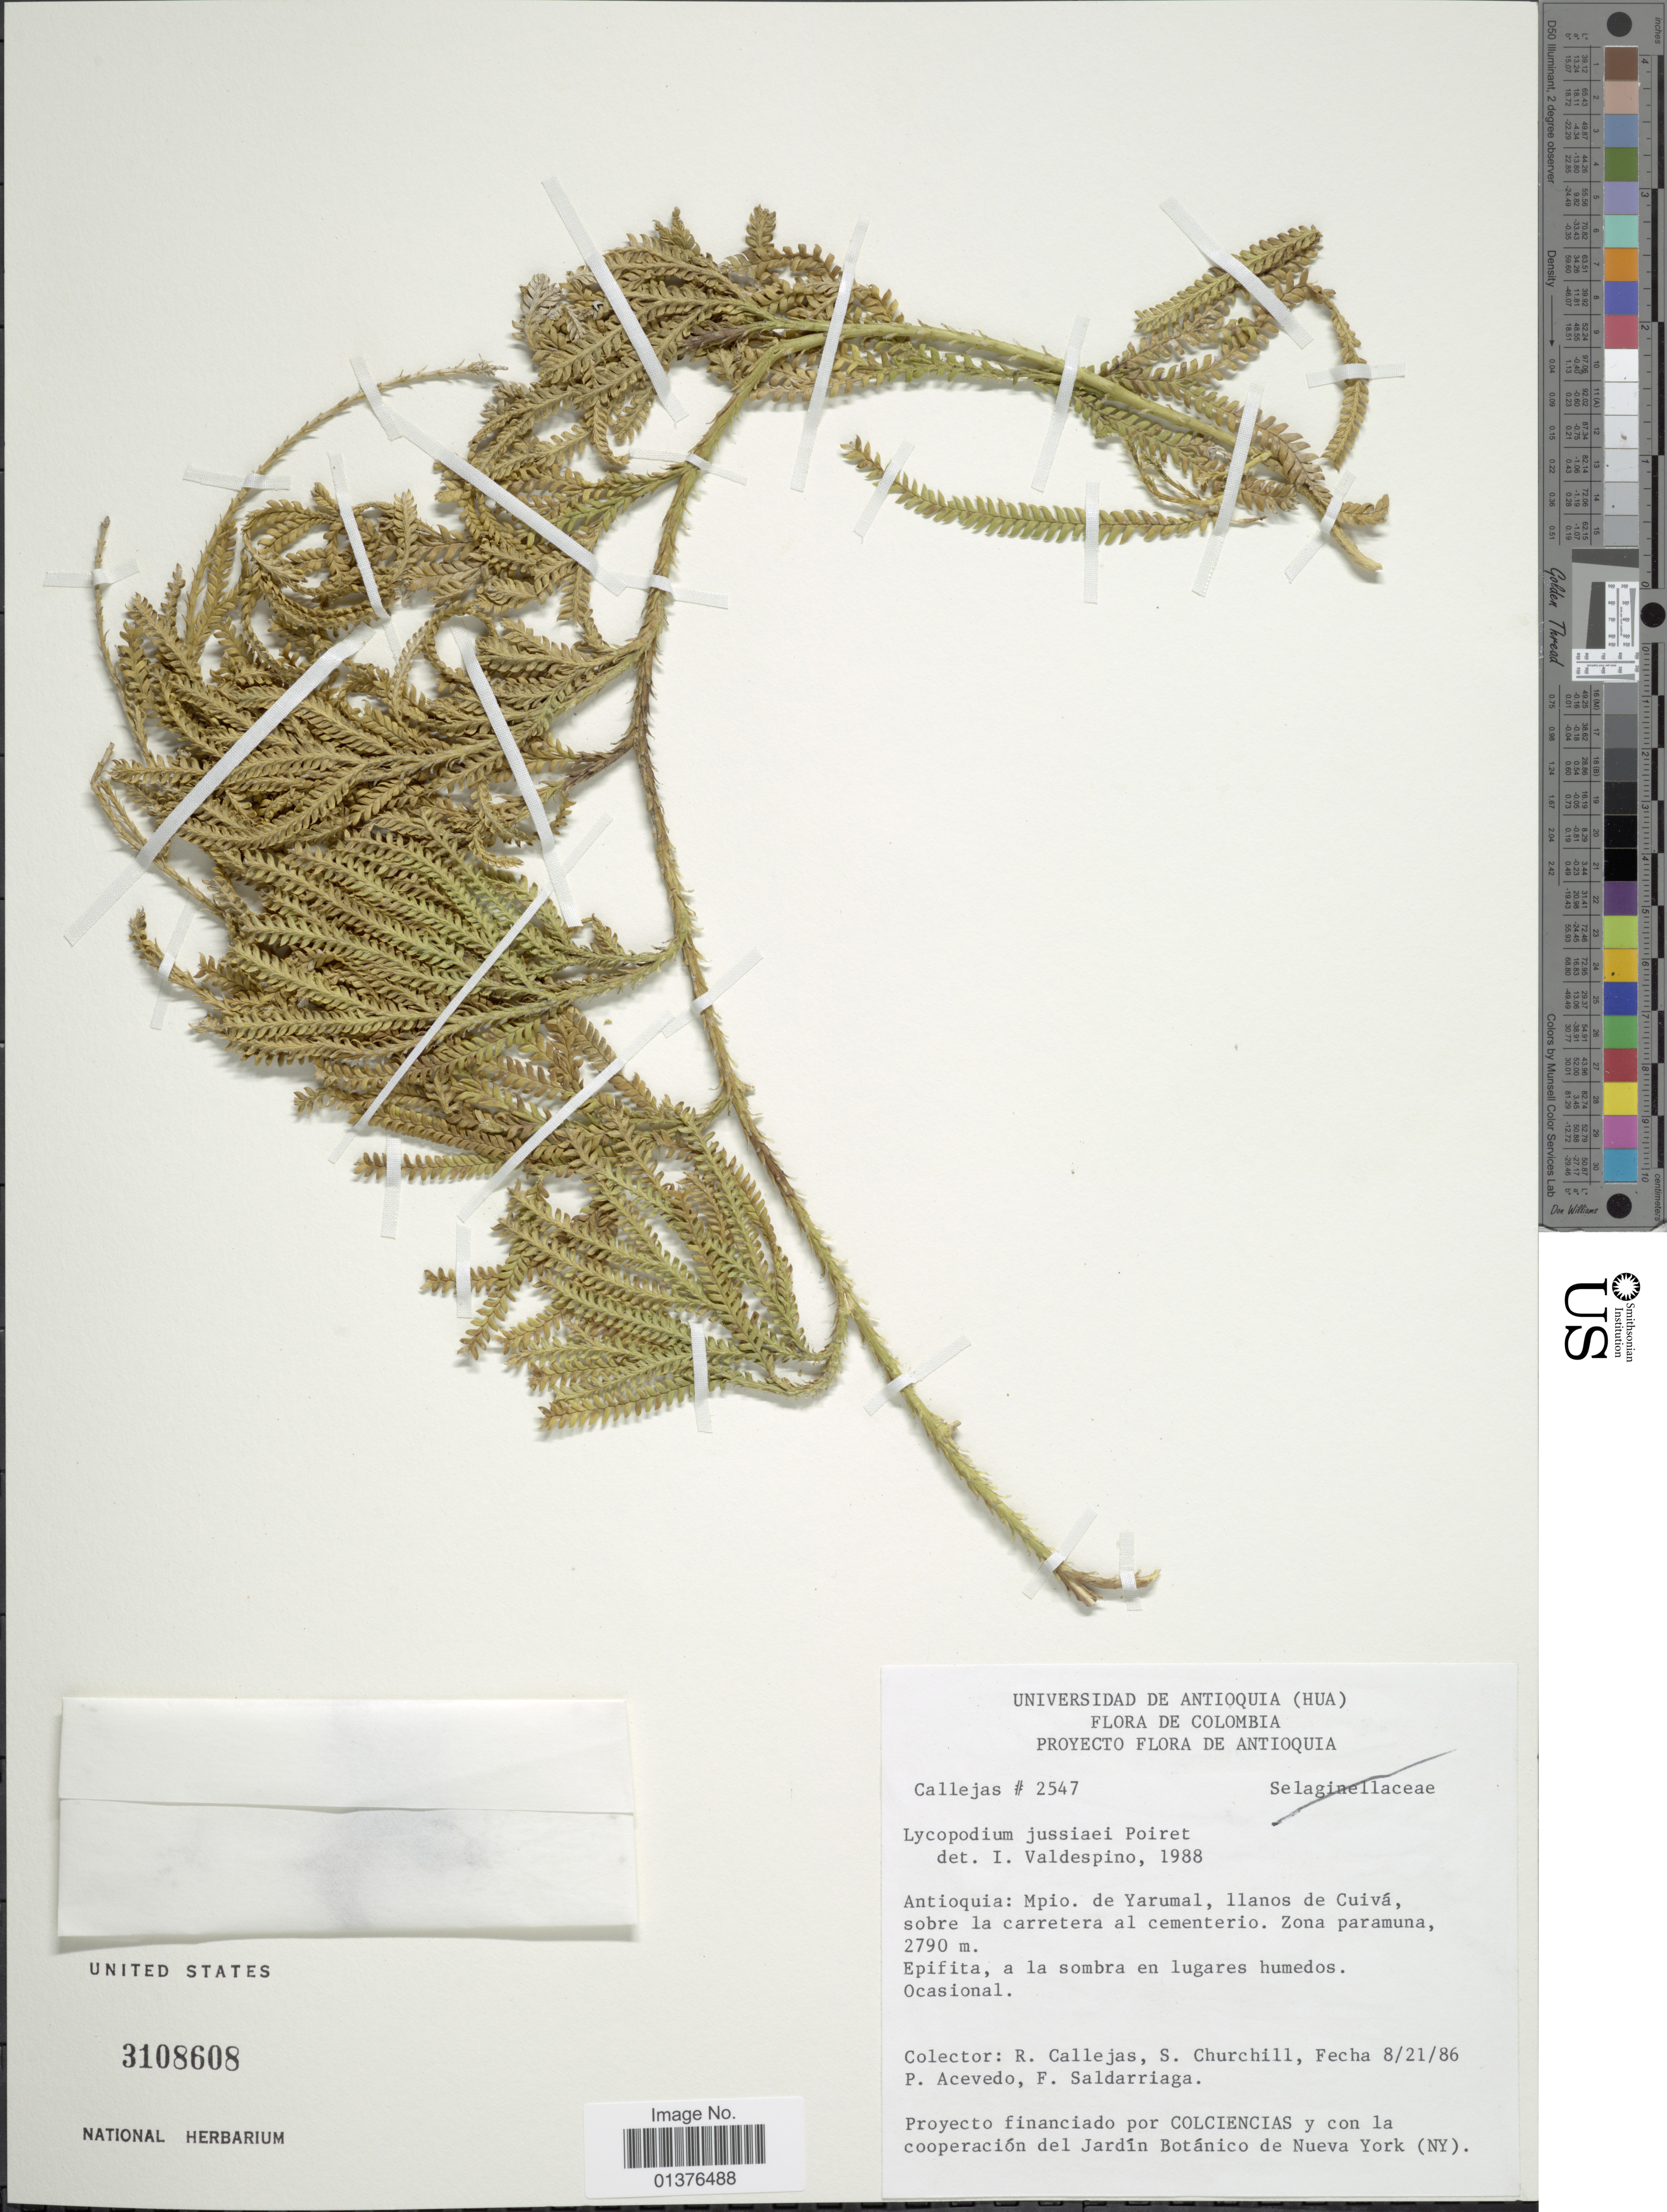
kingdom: Plantae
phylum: Tracheophyta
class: Lycopodiopsida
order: Lycopodiales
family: Lycopodiaceae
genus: Diphasium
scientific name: Diphasium jussiaei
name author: (Desv.) C. Presl ex Rothm.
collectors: R. Callejas, S. Churchill, P. Acevedo-Rodr. & F. Saldarriaga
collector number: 2547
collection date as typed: Transcribed d/m/y: 21/8/86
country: Colombia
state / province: Antioquia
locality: Mpio. de Yarumal, llanos de Cuivá, sobre la carretera al cementerio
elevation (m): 2790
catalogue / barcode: US 3108608